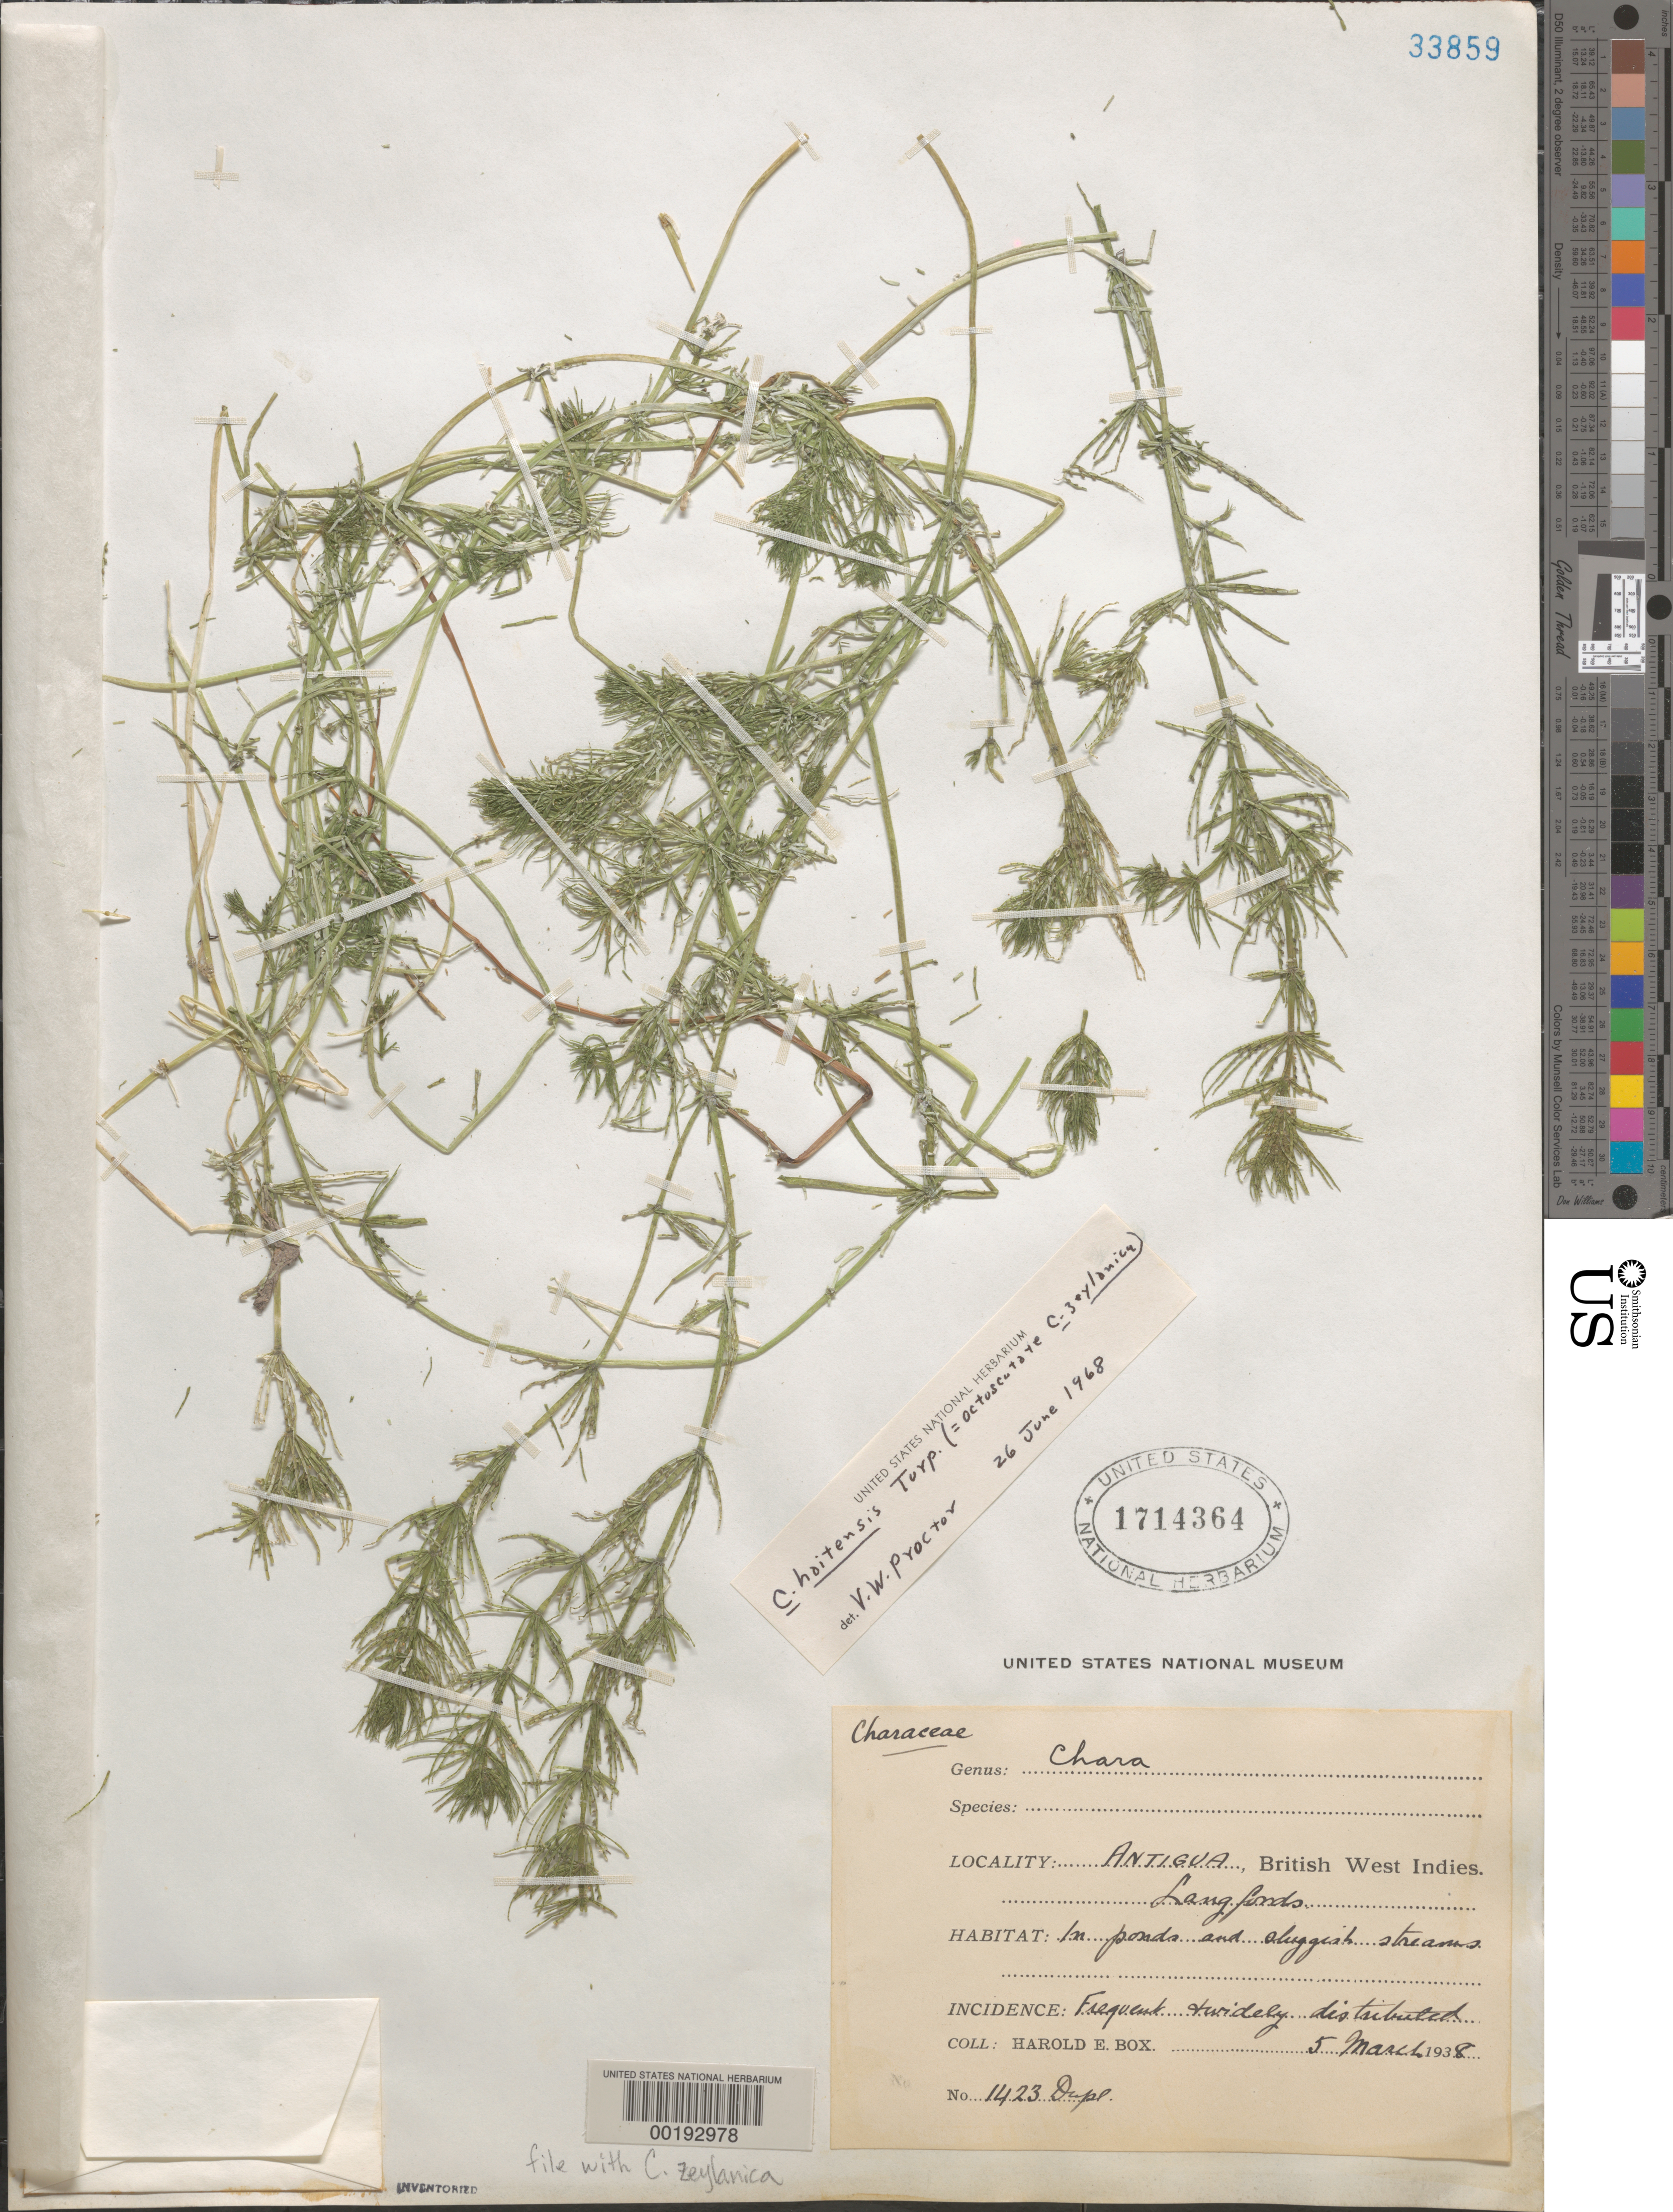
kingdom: Plantae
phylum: Charophyta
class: Charophyceae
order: Charales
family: Characeae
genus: Chara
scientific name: Chara zeylanica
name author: J.G. Klein ex Willd.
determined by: Proctor, V. W.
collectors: H. E. Box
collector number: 1423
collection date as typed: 05 Mar 1938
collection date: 1938-03-05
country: Antigua and Barbuda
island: Antigua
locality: Langfords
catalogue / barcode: US 33859